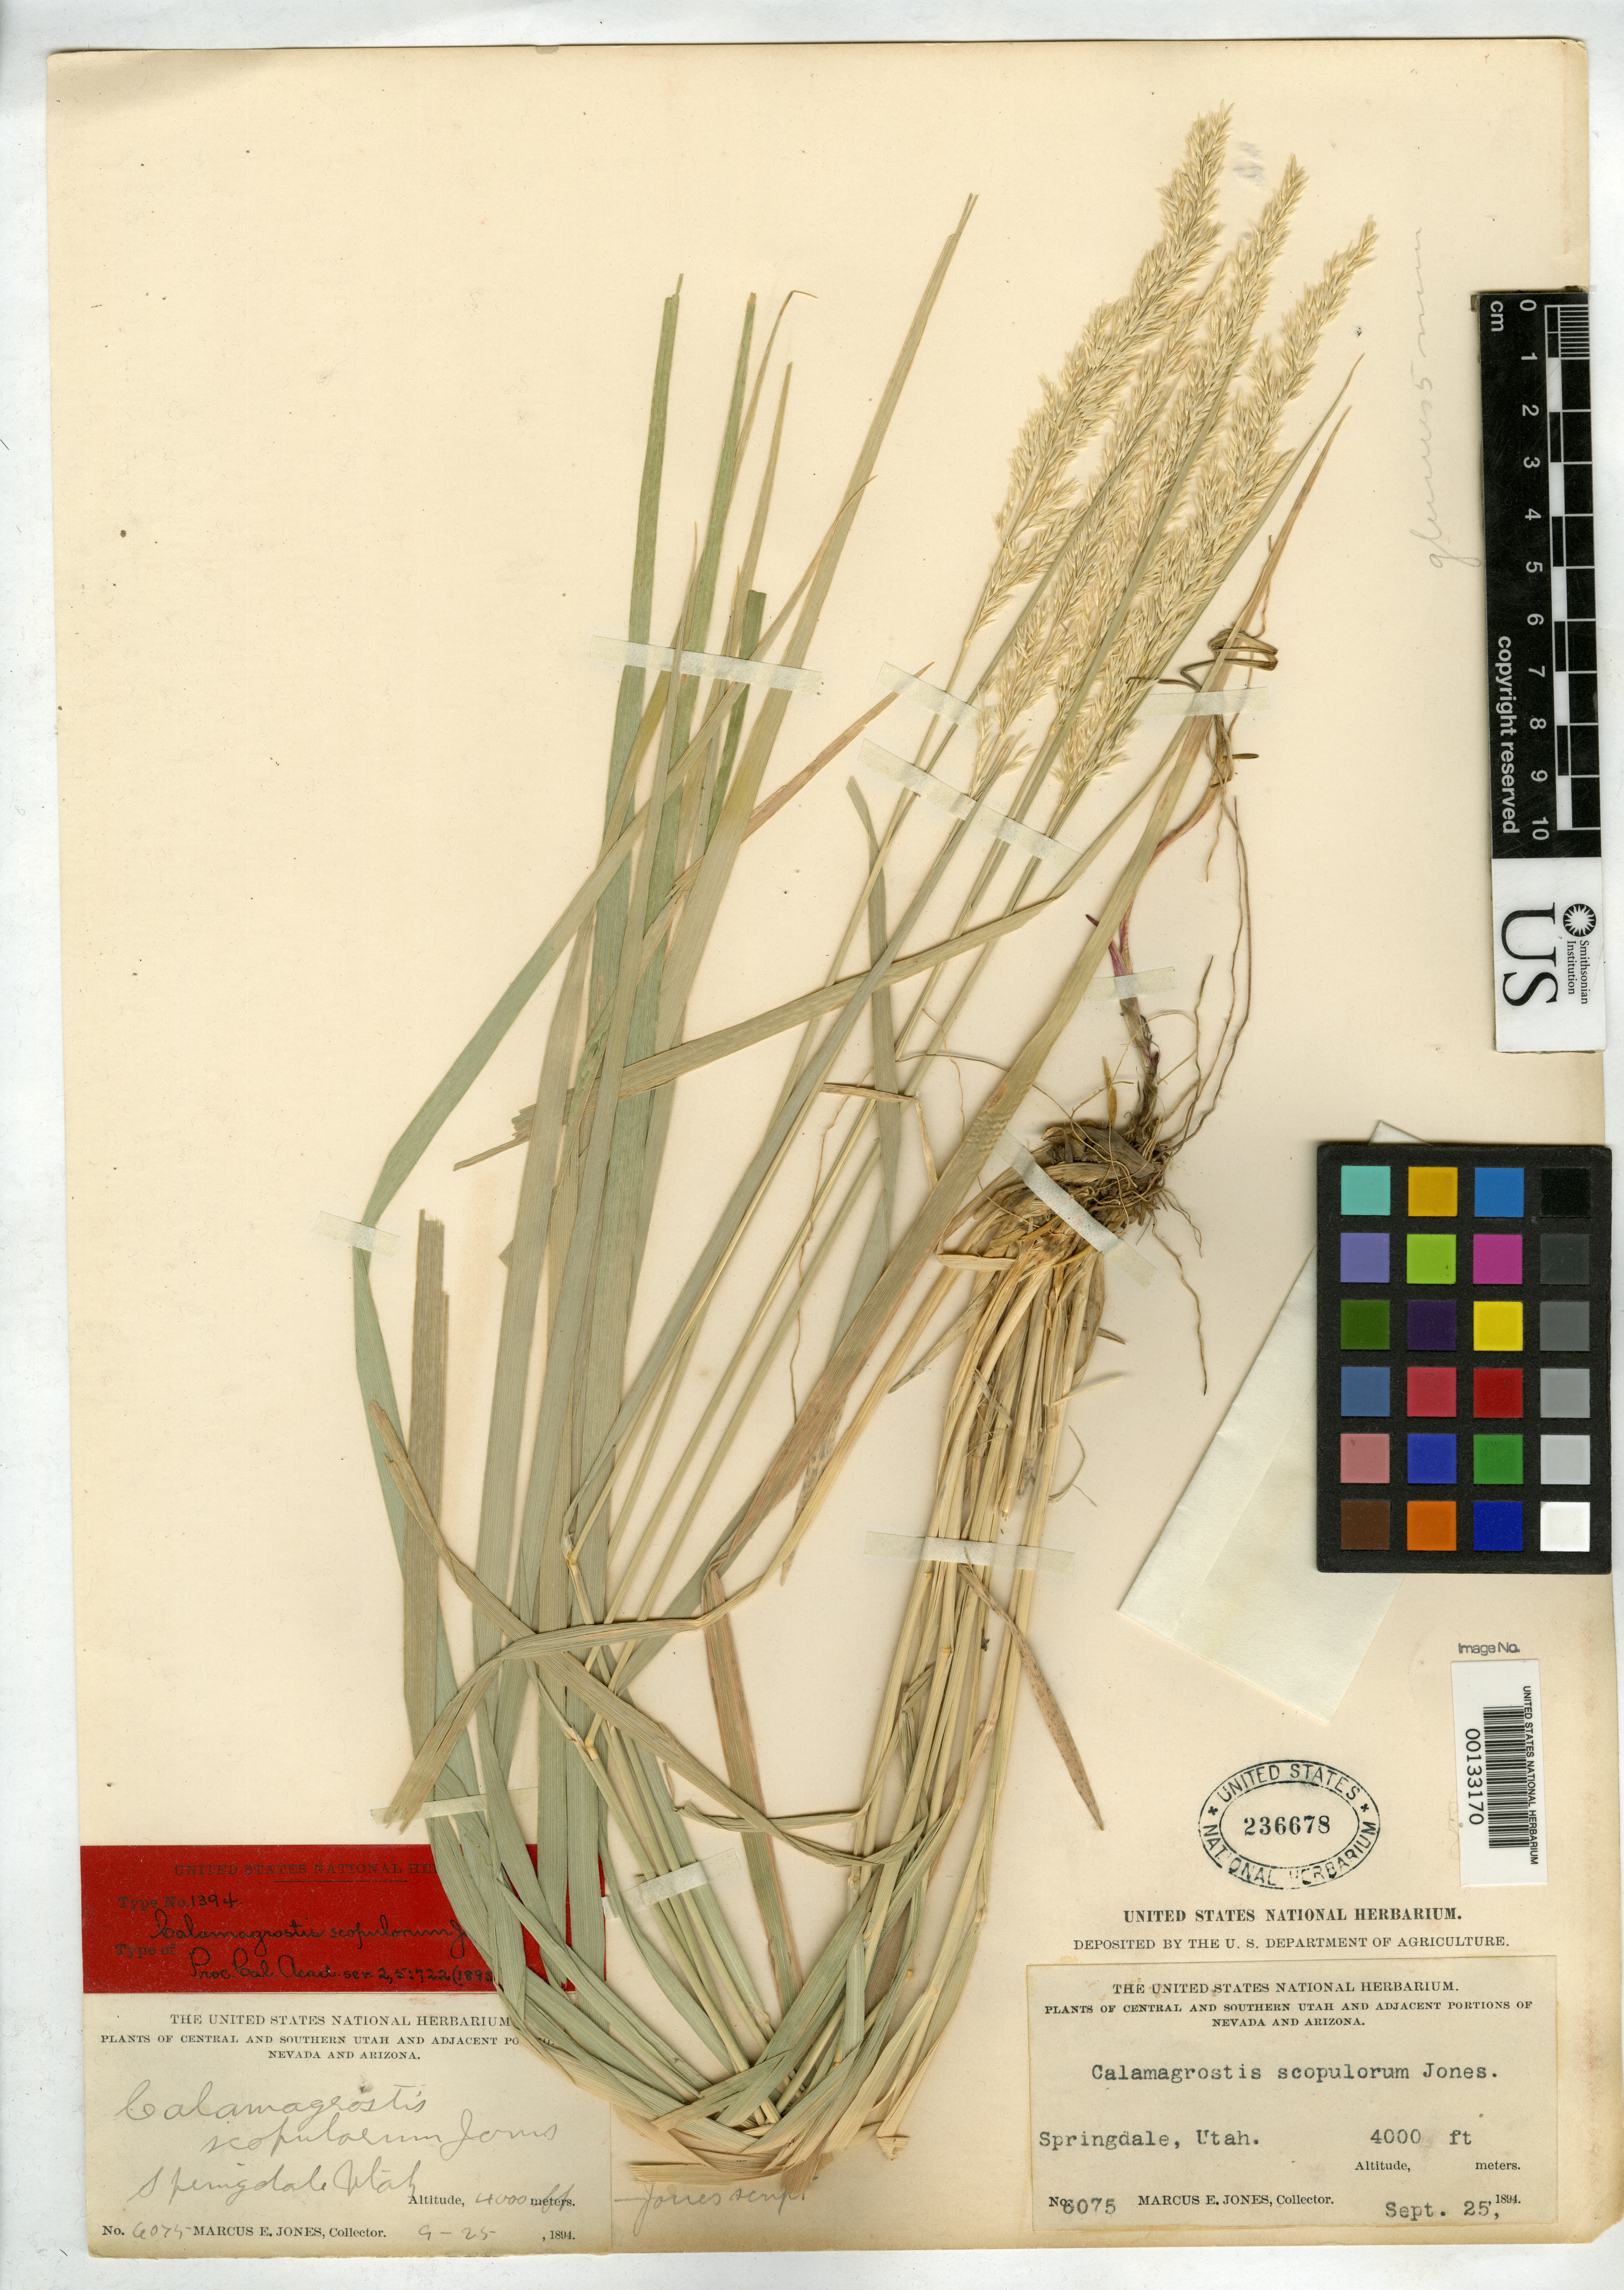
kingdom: Plantae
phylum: Tracheophyta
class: Liliopsida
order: Poales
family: Poaceae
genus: Calamagrostis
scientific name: Calamagrostis scopulorum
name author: M.E. Jones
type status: Isotype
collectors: M. E. Jones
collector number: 6075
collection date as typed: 25 Sep 1894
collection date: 1894-09-25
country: United States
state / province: Utah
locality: Along Virgen River, Springdale; alt. 4000 Ft.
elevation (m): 1219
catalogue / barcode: US 236678